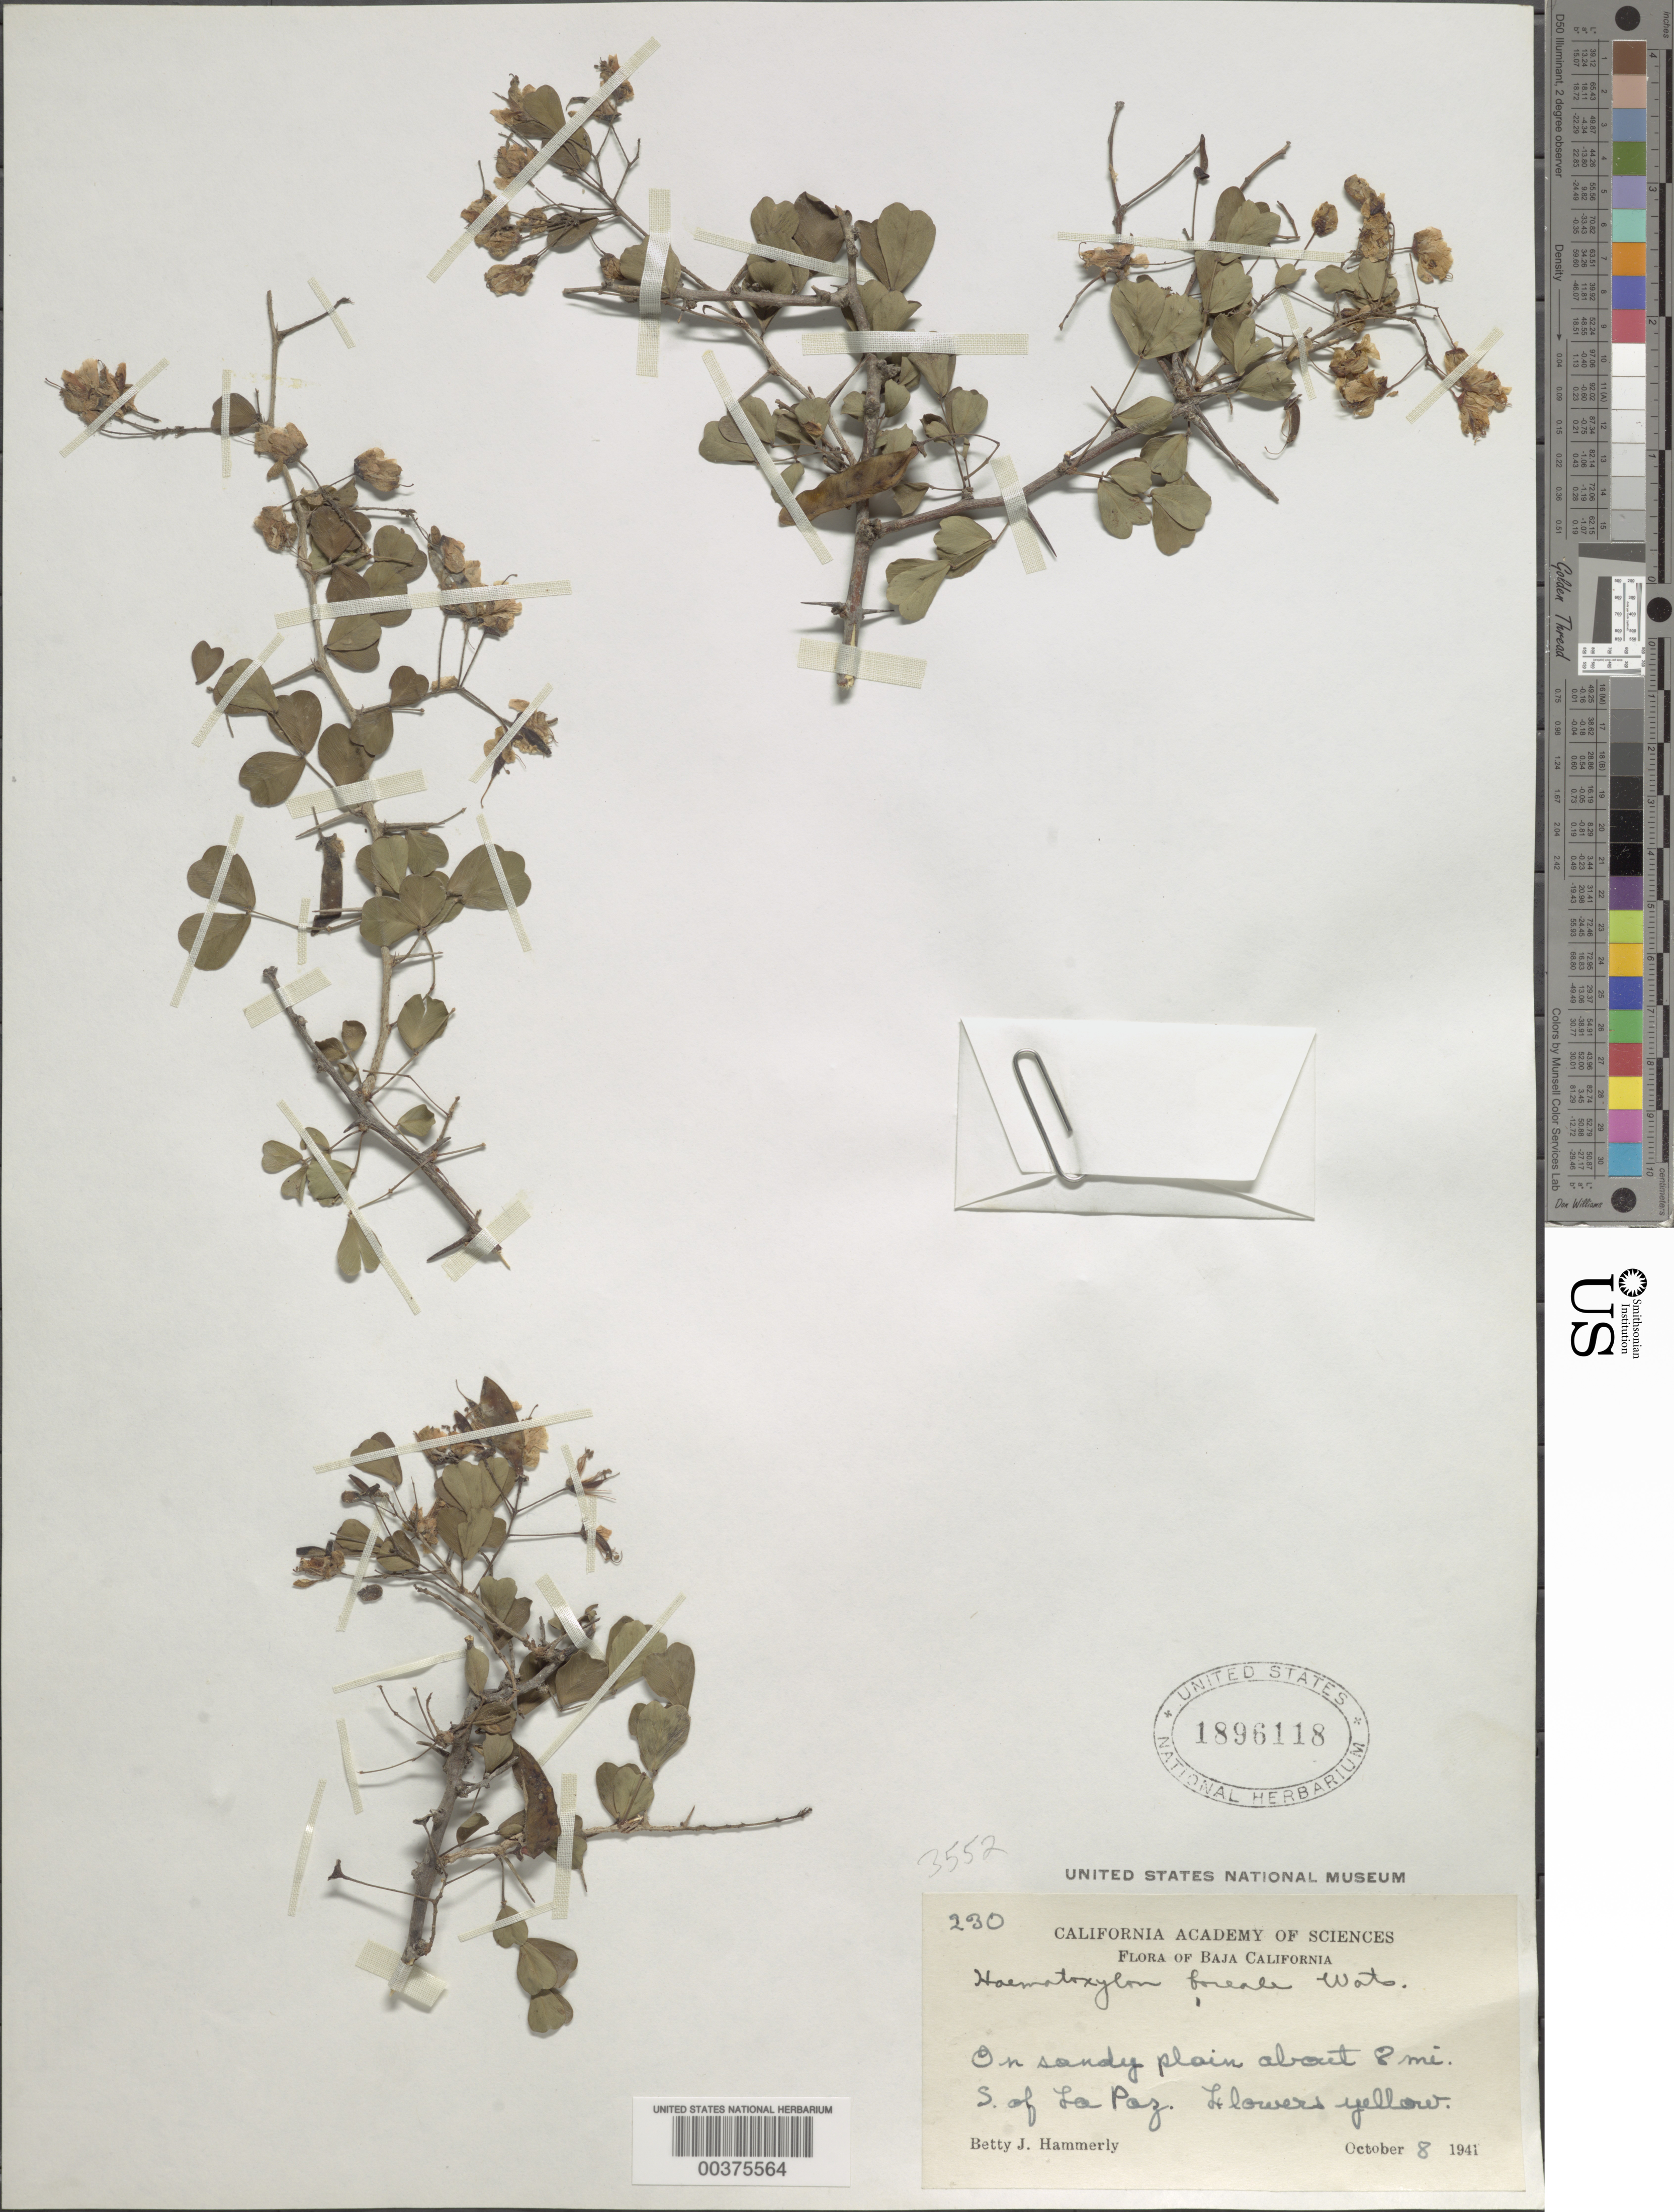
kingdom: Plantae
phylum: Tracheophyta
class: Magnoliopsida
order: Fabales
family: Fabaceae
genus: Haematoxylum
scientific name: Haematoxylum brasiletto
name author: H. Karst.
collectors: B. J. Hammerly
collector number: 230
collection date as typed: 08 Oct 1941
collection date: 1941-10-08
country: Mexico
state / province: Baja California Sur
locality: About 8 mi S of La Paz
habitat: On sandy plain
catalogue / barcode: US 1896118